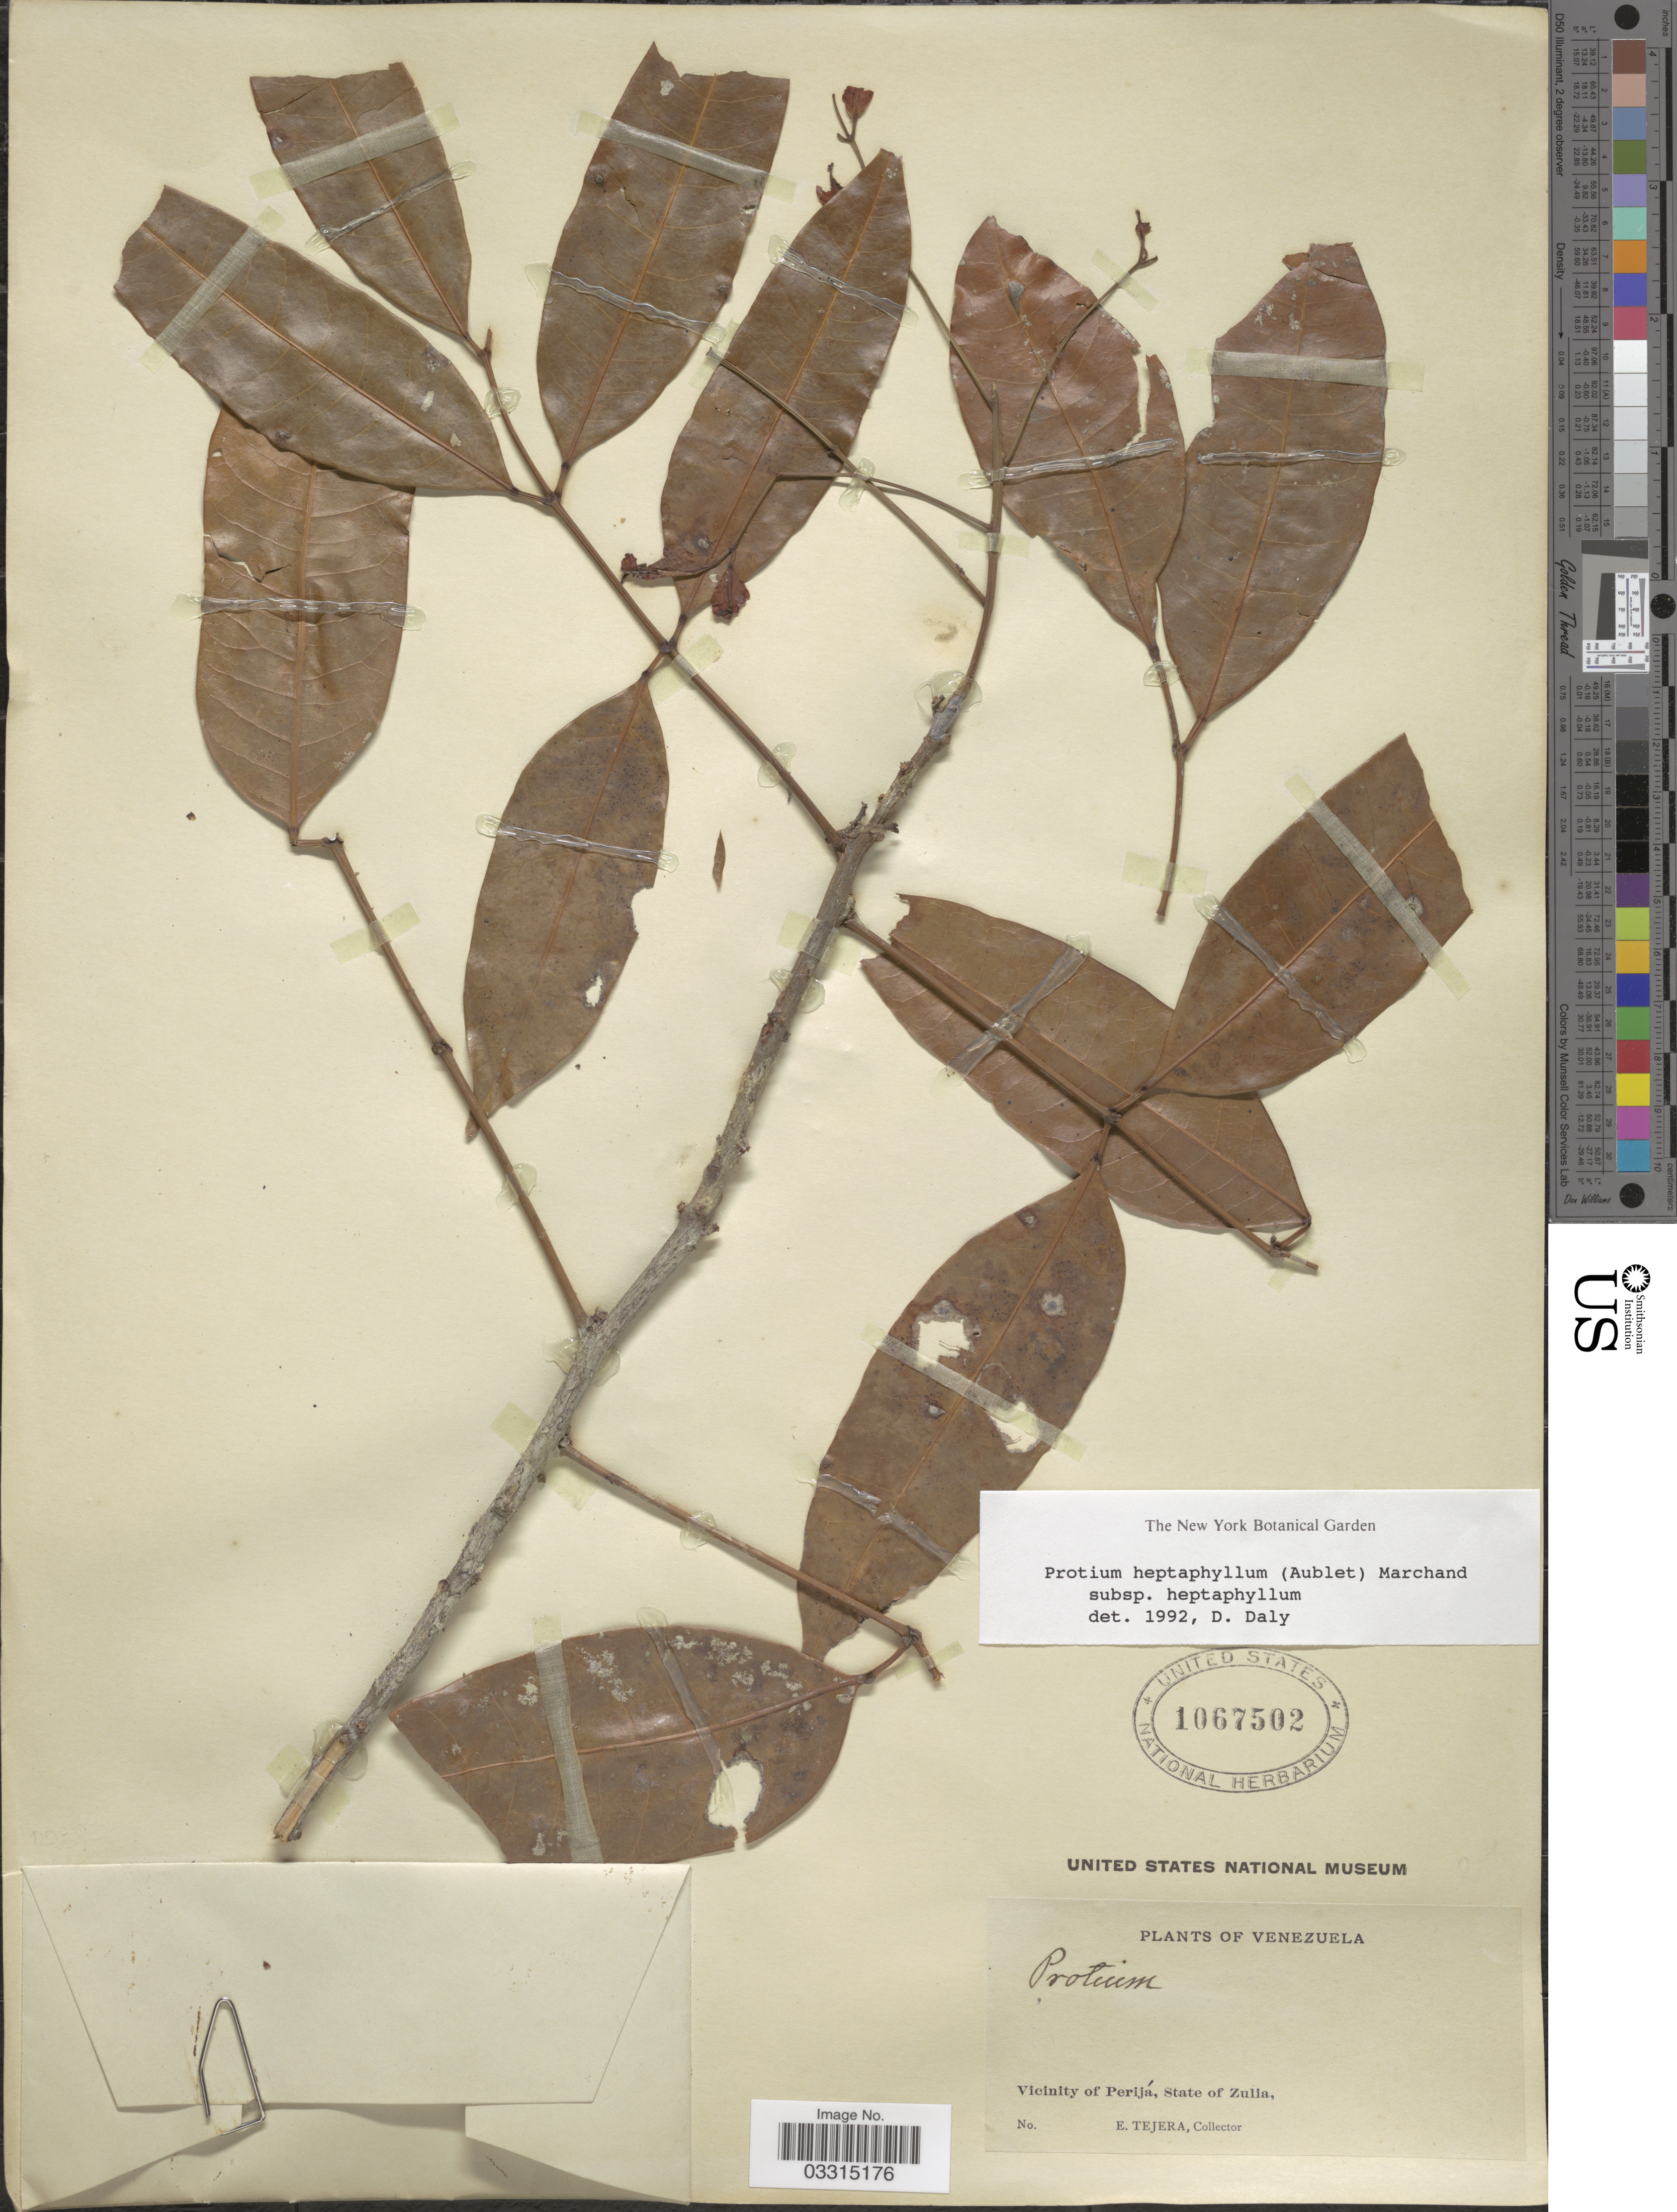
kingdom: Plantae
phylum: Tracheophyta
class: Magnoliopsida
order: Sapindales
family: Burseraceae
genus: Protium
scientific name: Protium heptaphyllum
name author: (Aubl.) Marchand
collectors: E. Tejera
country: Venezuela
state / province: Zulia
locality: Vicinity of Perijá.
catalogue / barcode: US 1067502